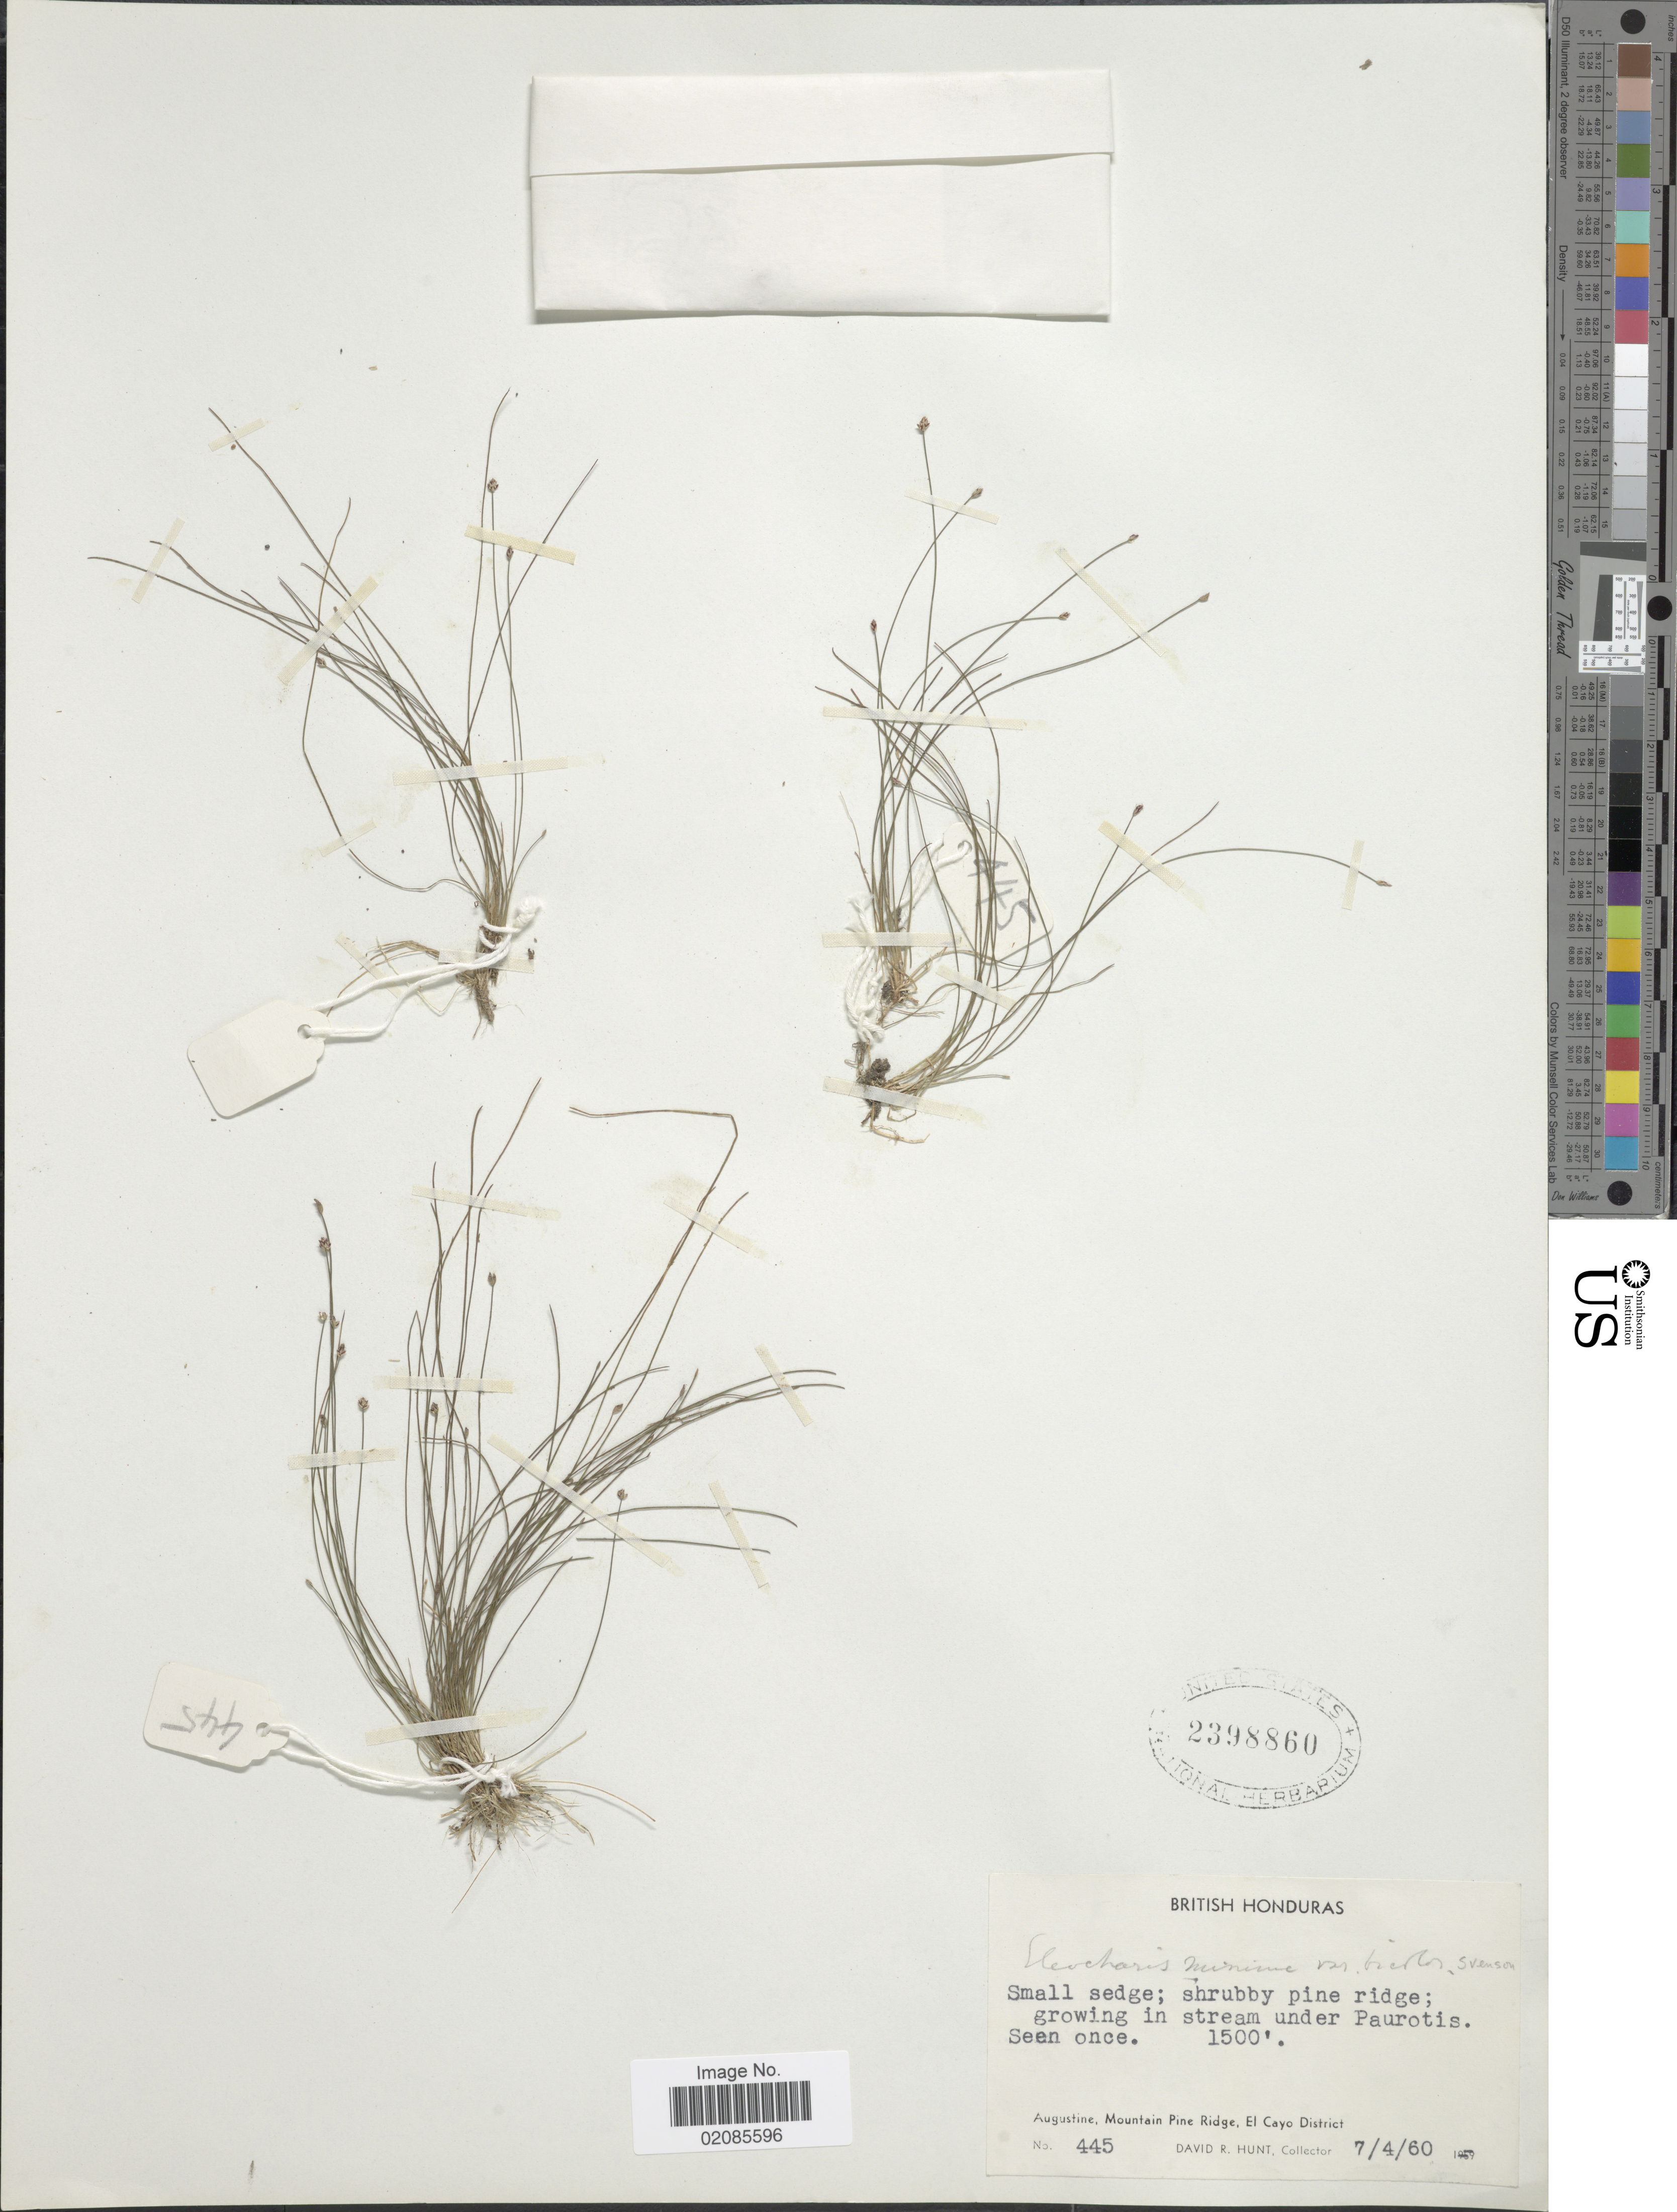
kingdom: Plantae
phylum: Tracheophyta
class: Liliopsida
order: Poales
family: Cyperaceae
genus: Eleocharis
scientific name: Eleocharis minima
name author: Kunth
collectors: D. R. Hunt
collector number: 445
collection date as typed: Transcribed d/m/y: 7/4/60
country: Belize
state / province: Cayo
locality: In stream, Augustine, Mountain Pine Ridge.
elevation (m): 457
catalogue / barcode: US 2398860